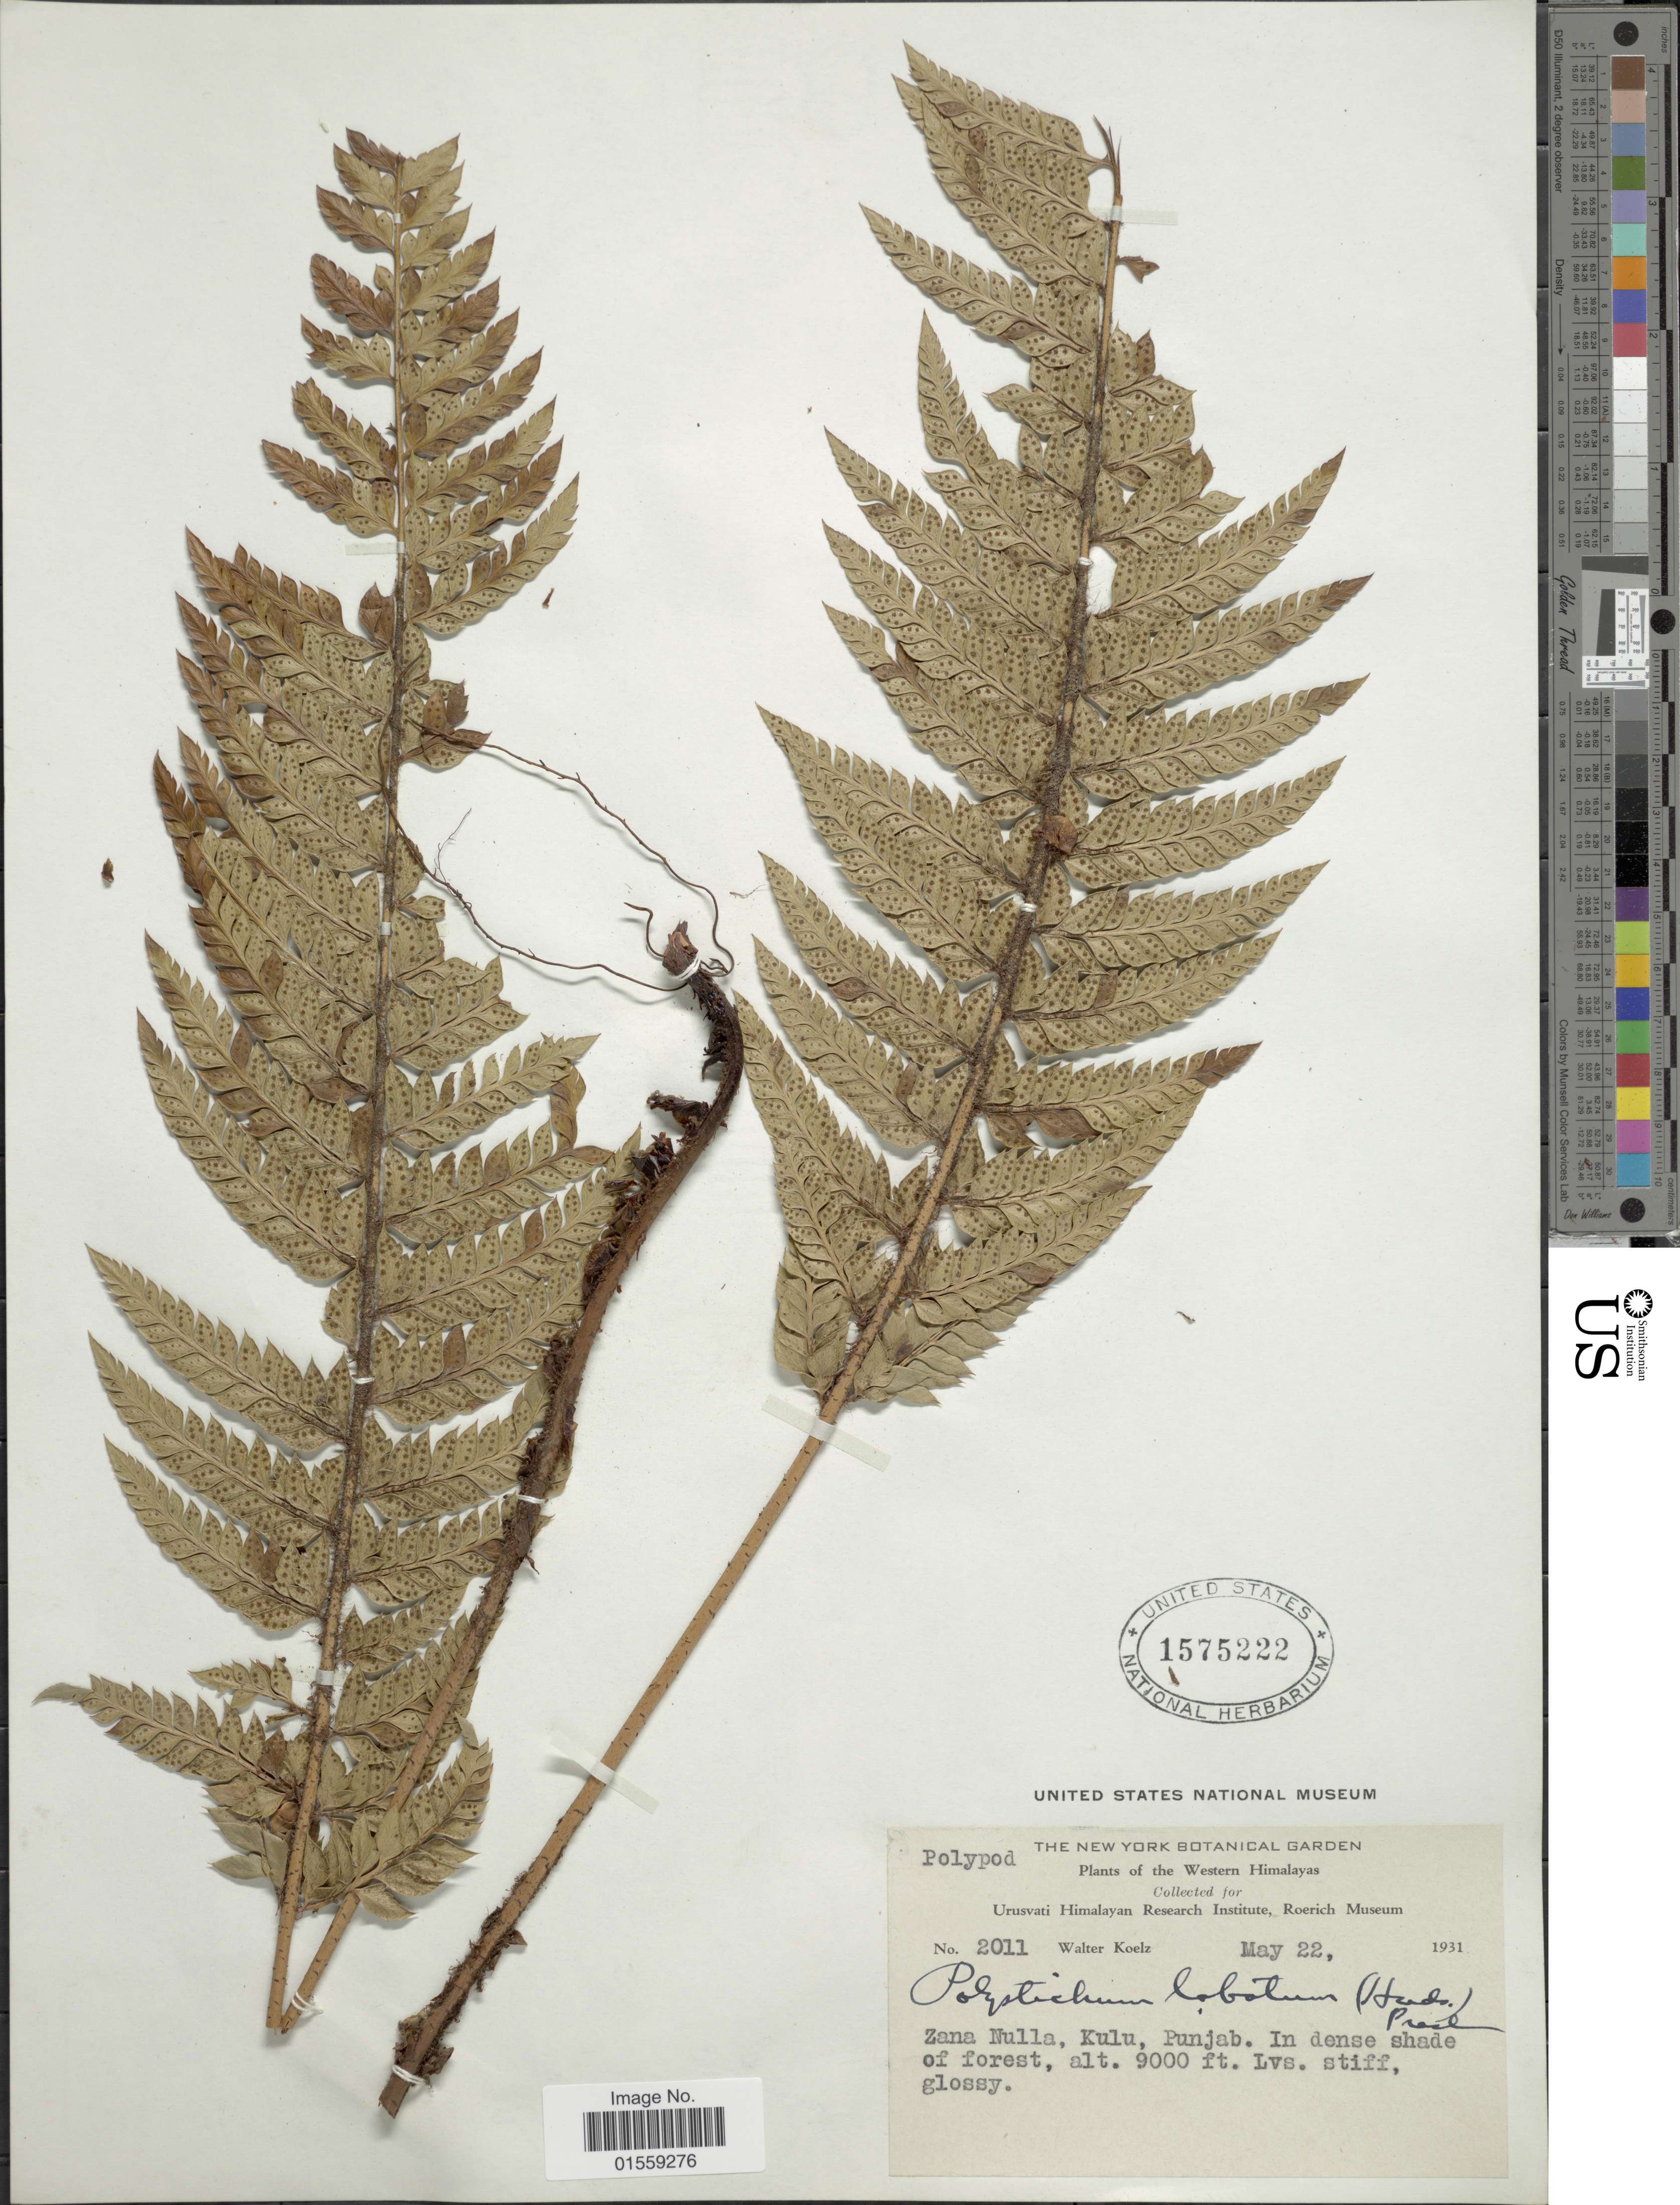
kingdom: Plantae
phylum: Tracheophyta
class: Polypodiopsida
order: Polypodiales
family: Dryopteridaceae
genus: Polystichum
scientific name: Polystichum neolobatum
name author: Nakai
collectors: W. N. Koelz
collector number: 2011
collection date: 1931-05-22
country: India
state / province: Punjab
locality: Western Himalayas, Zana Nulla, Kulu, Punjab.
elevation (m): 2743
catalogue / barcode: US 1575222